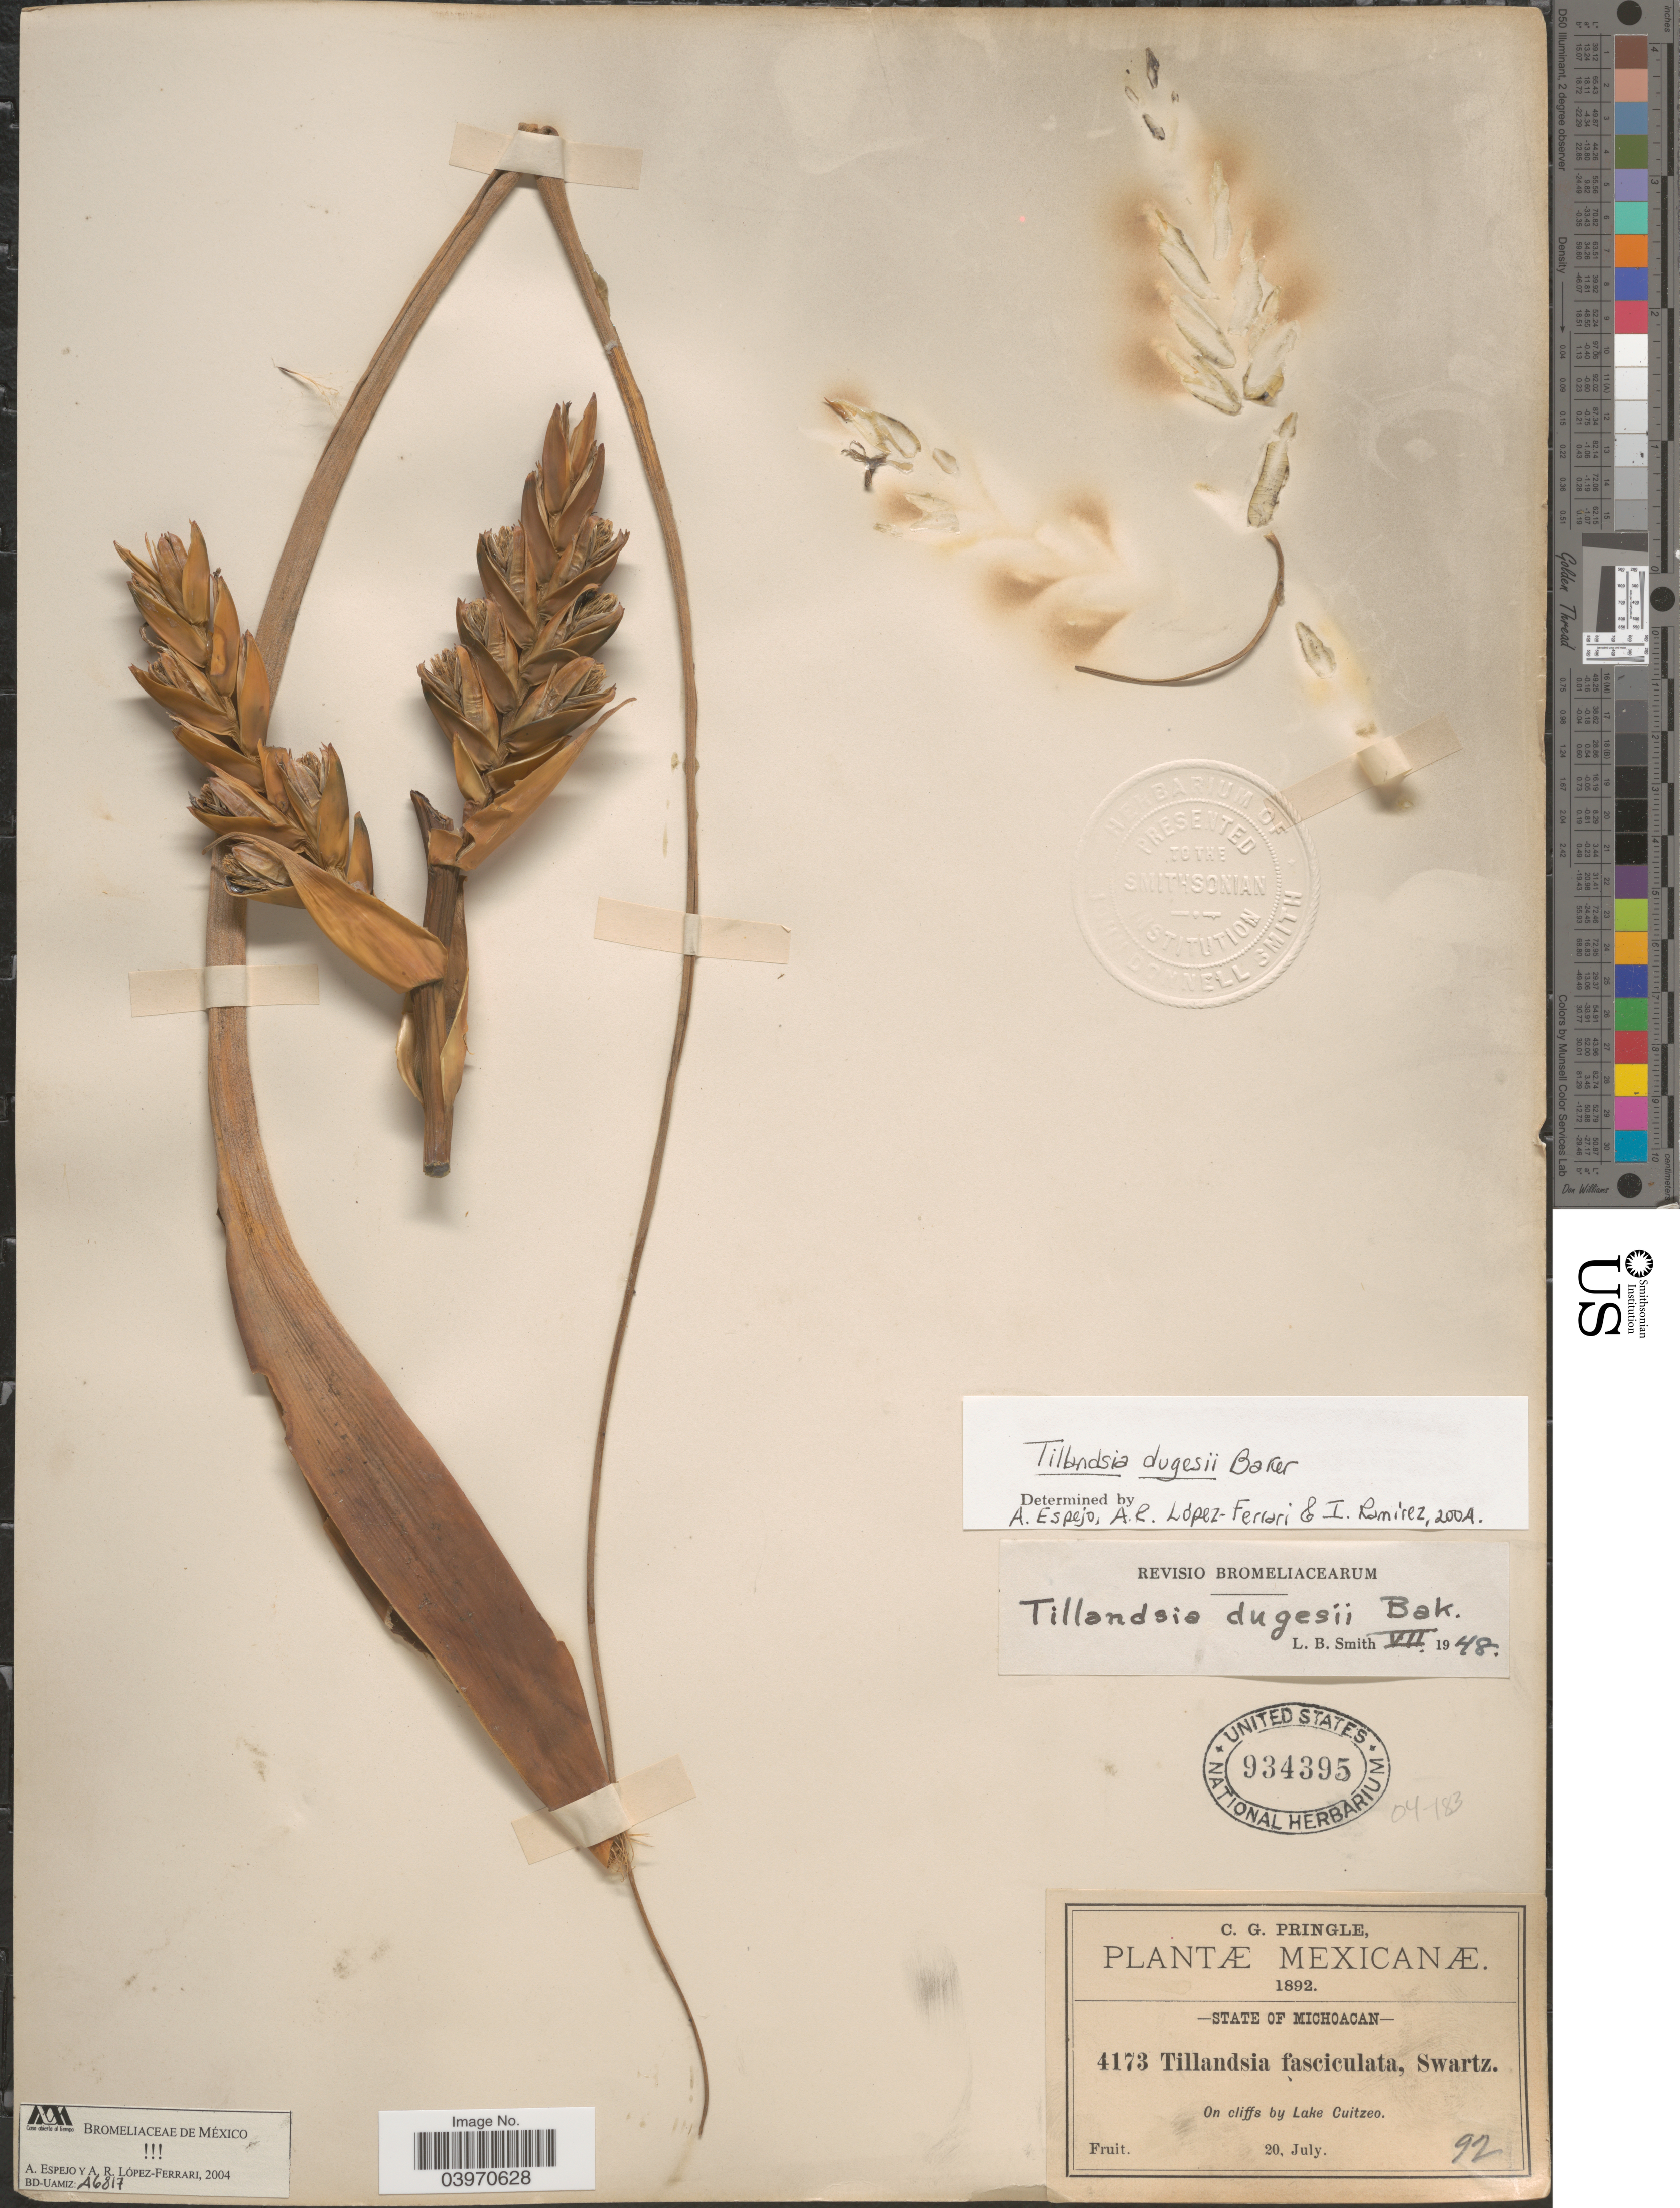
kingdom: Plantae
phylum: Tracheophyta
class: Liliopsida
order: Poales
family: Bromeliaceae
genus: Tillandsia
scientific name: Tillandsia dugesii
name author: Baker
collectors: C. G. Pringle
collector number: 4173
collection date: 1892-07-20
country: Mexico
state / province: Michoacán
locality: On cliffs by Lake Cuitzeo.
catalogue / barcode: US 934395